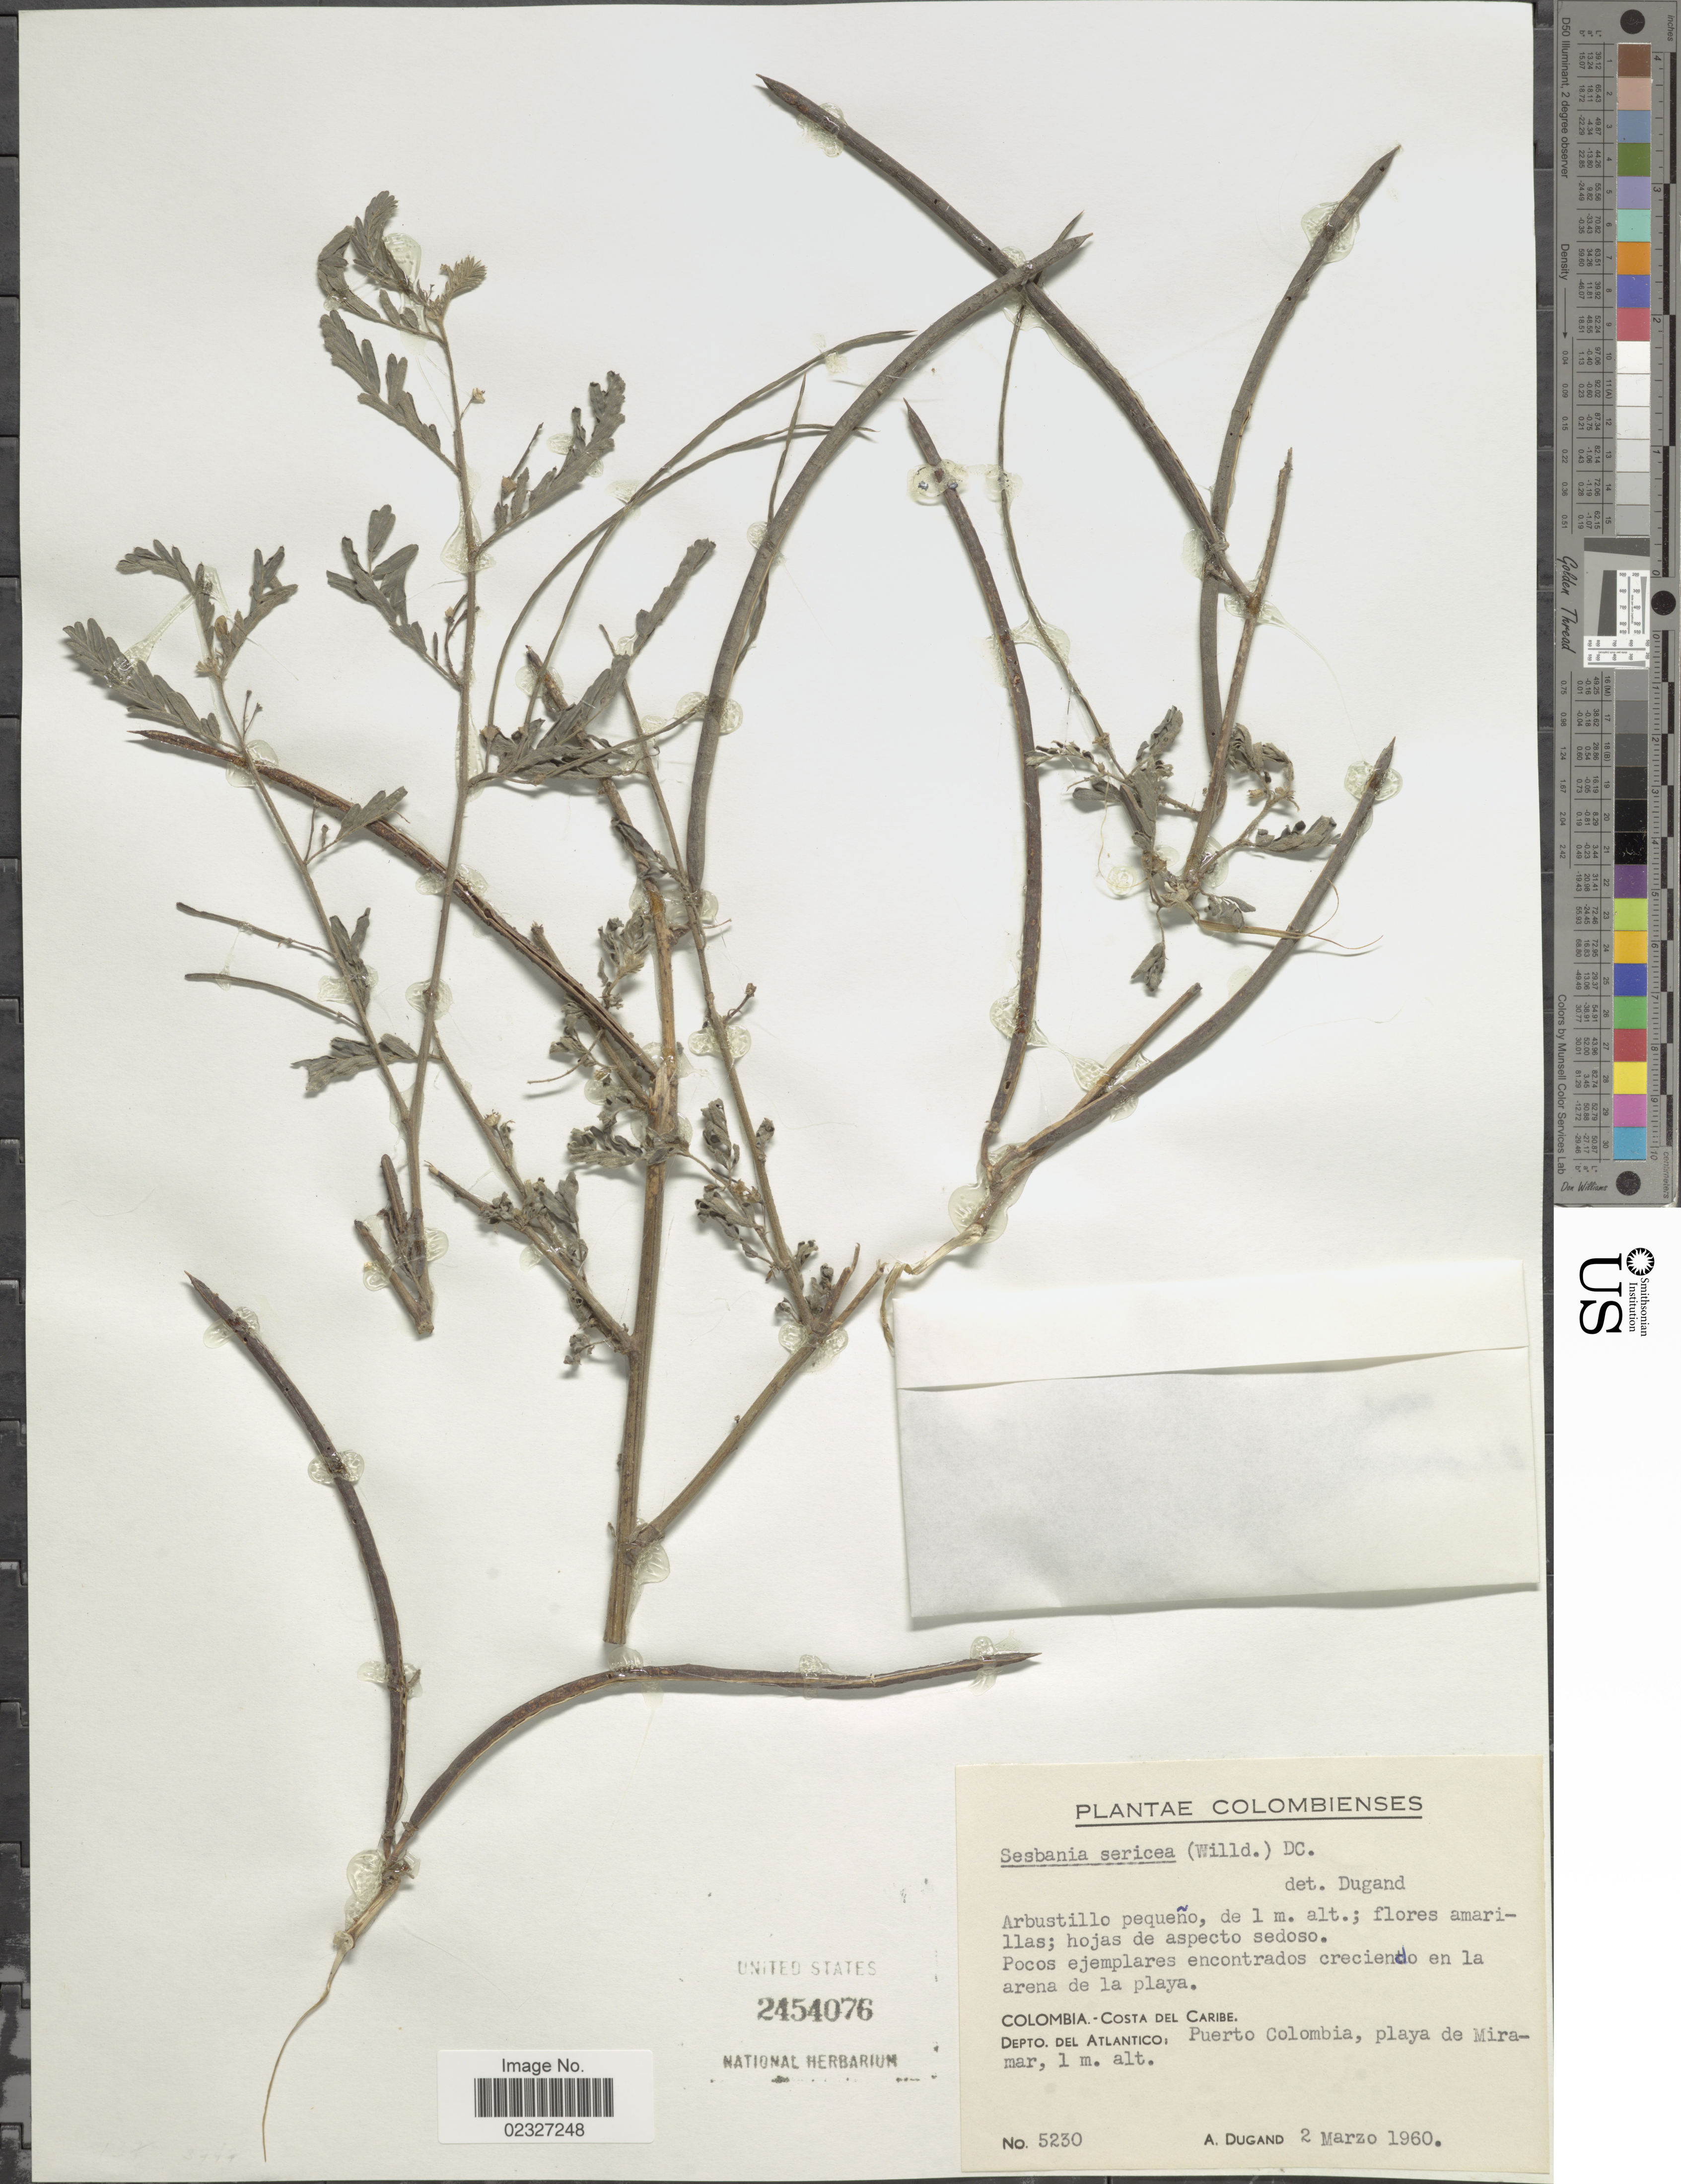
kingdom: Plantae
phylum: Tracheophyta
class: Magnoliopsida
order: Fabales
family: Fabaceae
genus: Sesbania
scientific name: Sesbania sericea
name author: (Willd.) Link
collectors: A. Dugand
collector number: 5230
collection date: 1960-03-02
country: Colombia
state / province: Atlántico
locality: Costa del Caribe, Puerto Colombia, playa de Miramar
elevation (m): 1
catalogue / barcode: US 2454076